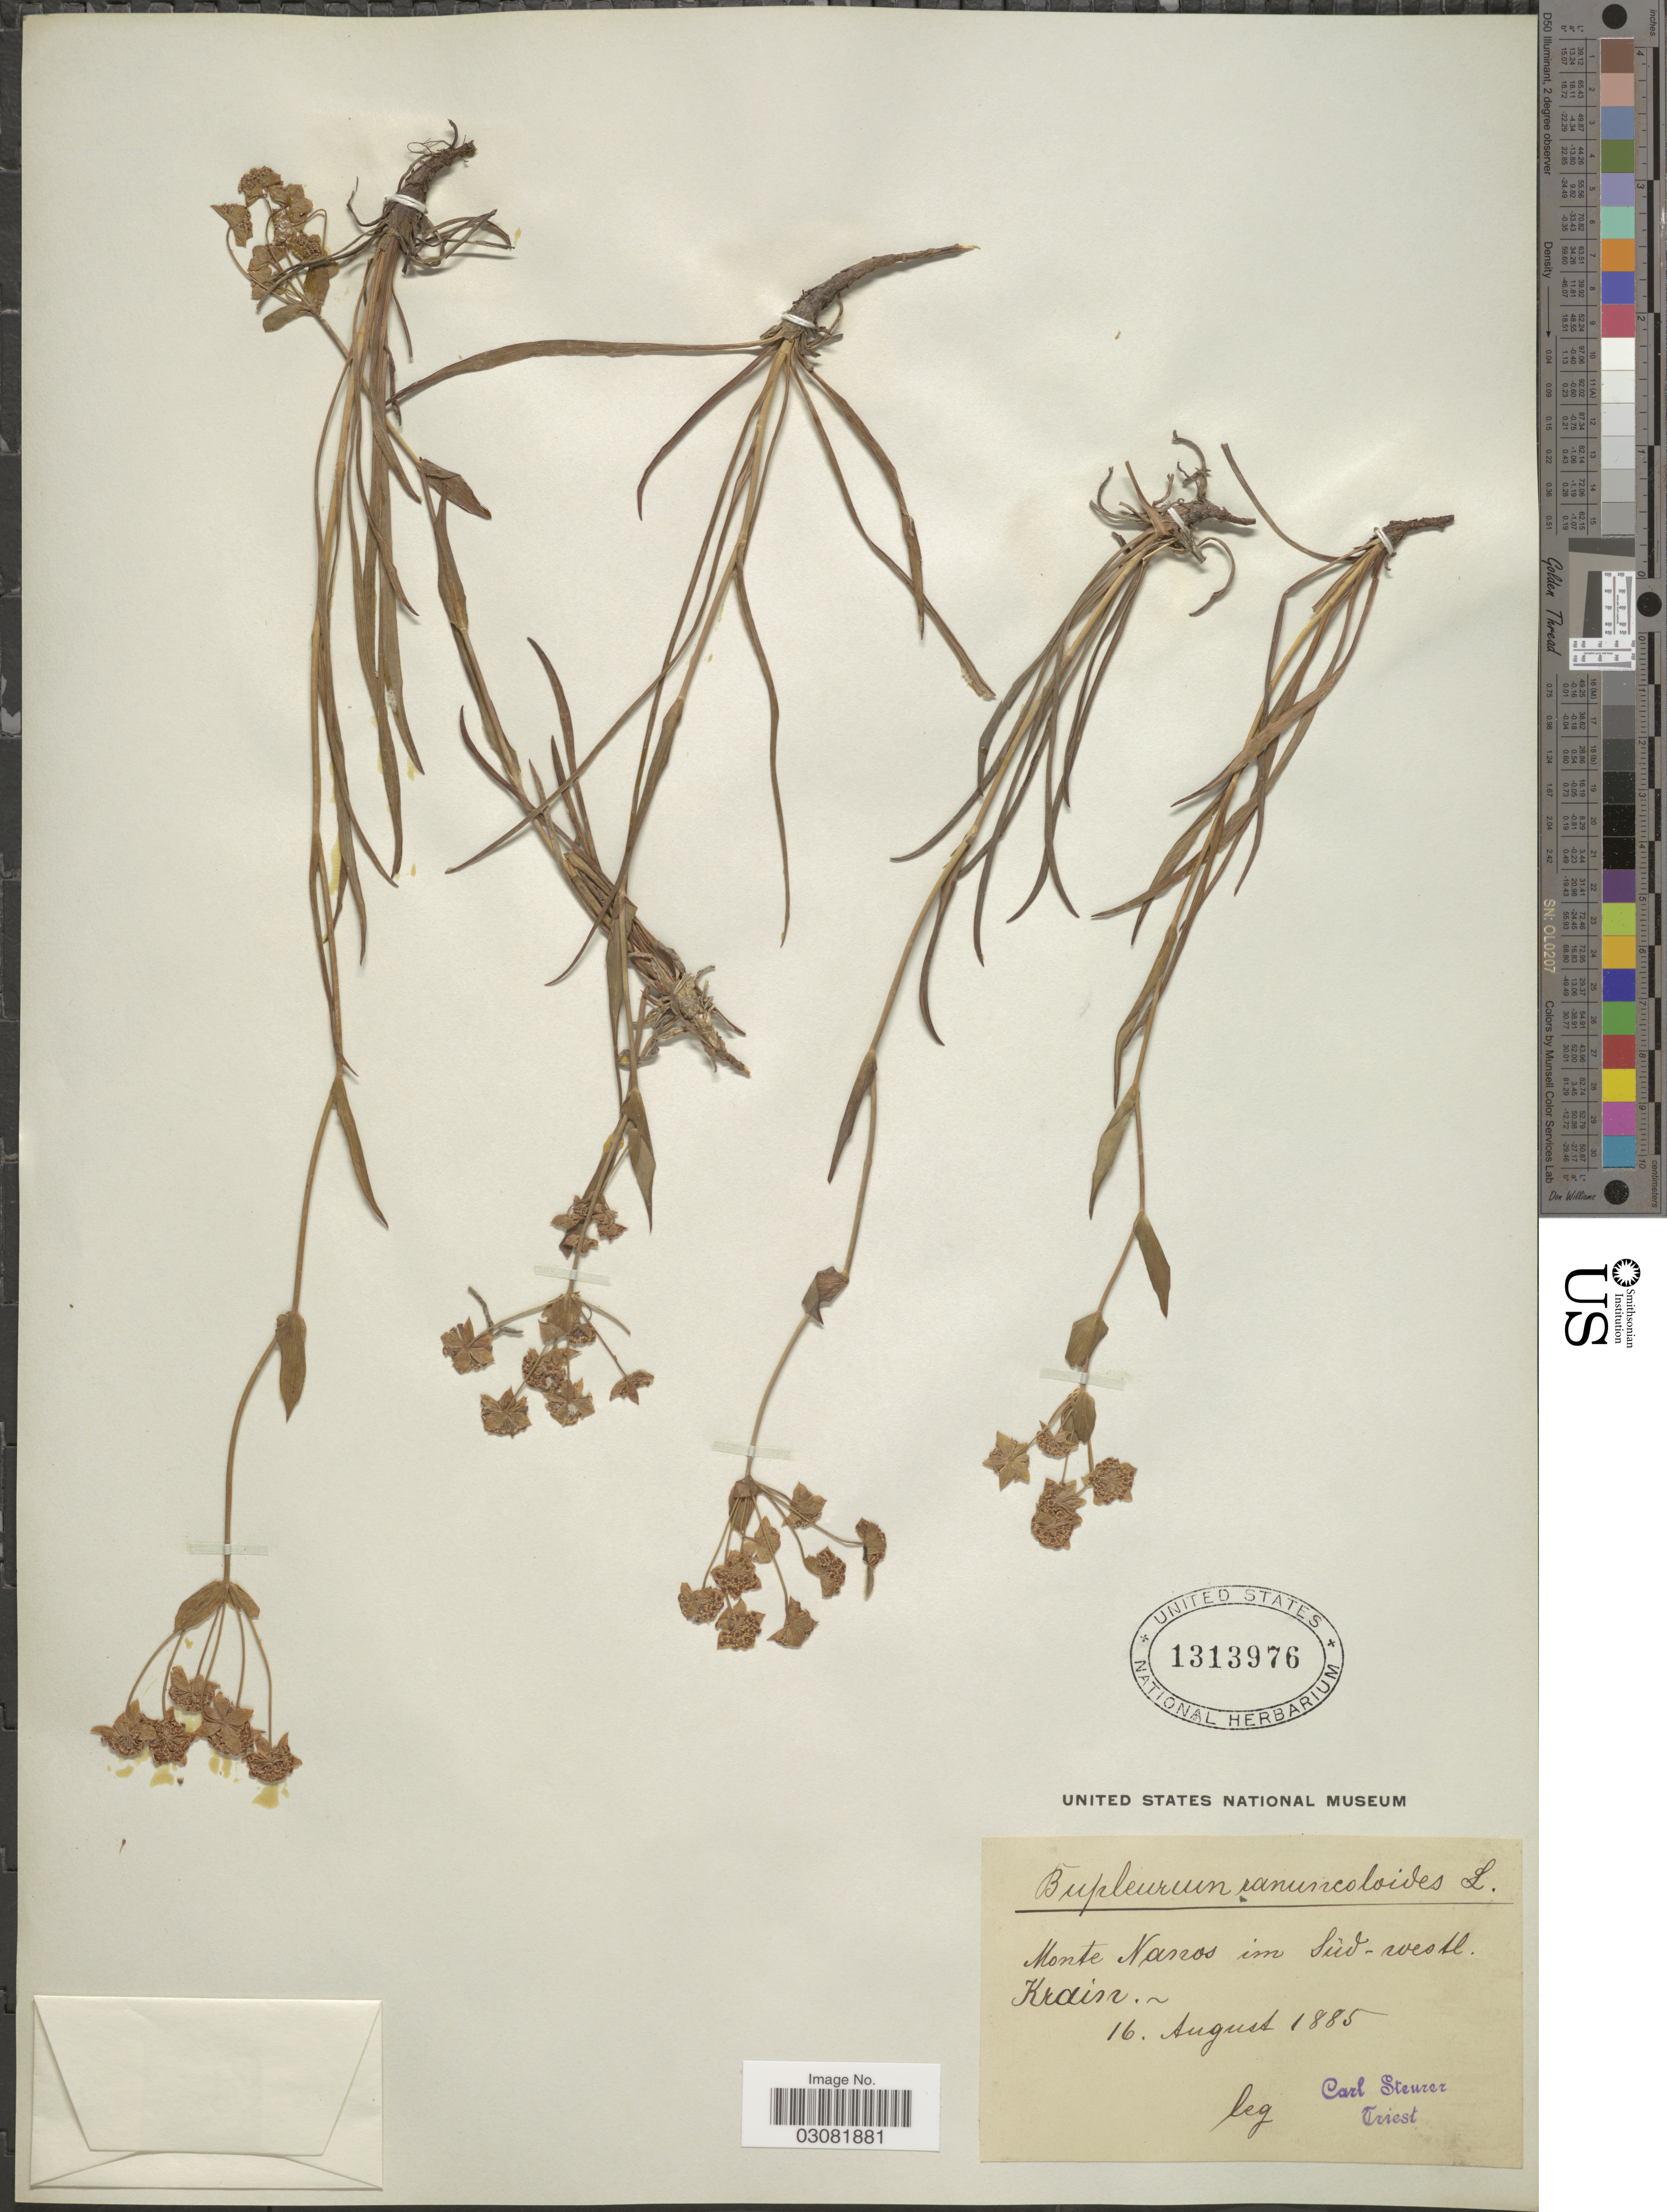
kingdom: Plantae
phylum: Tracheophyta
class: Magnoliopsida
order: Apiales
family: Apiaceae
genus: Bupleurum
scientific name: Bupleurum ranunculoides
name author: L.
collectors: C. Steurer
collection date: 1885-08-16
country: Slovenia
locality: Monte Nanos im Sud-westl. Krain.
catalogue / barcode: US 1313976